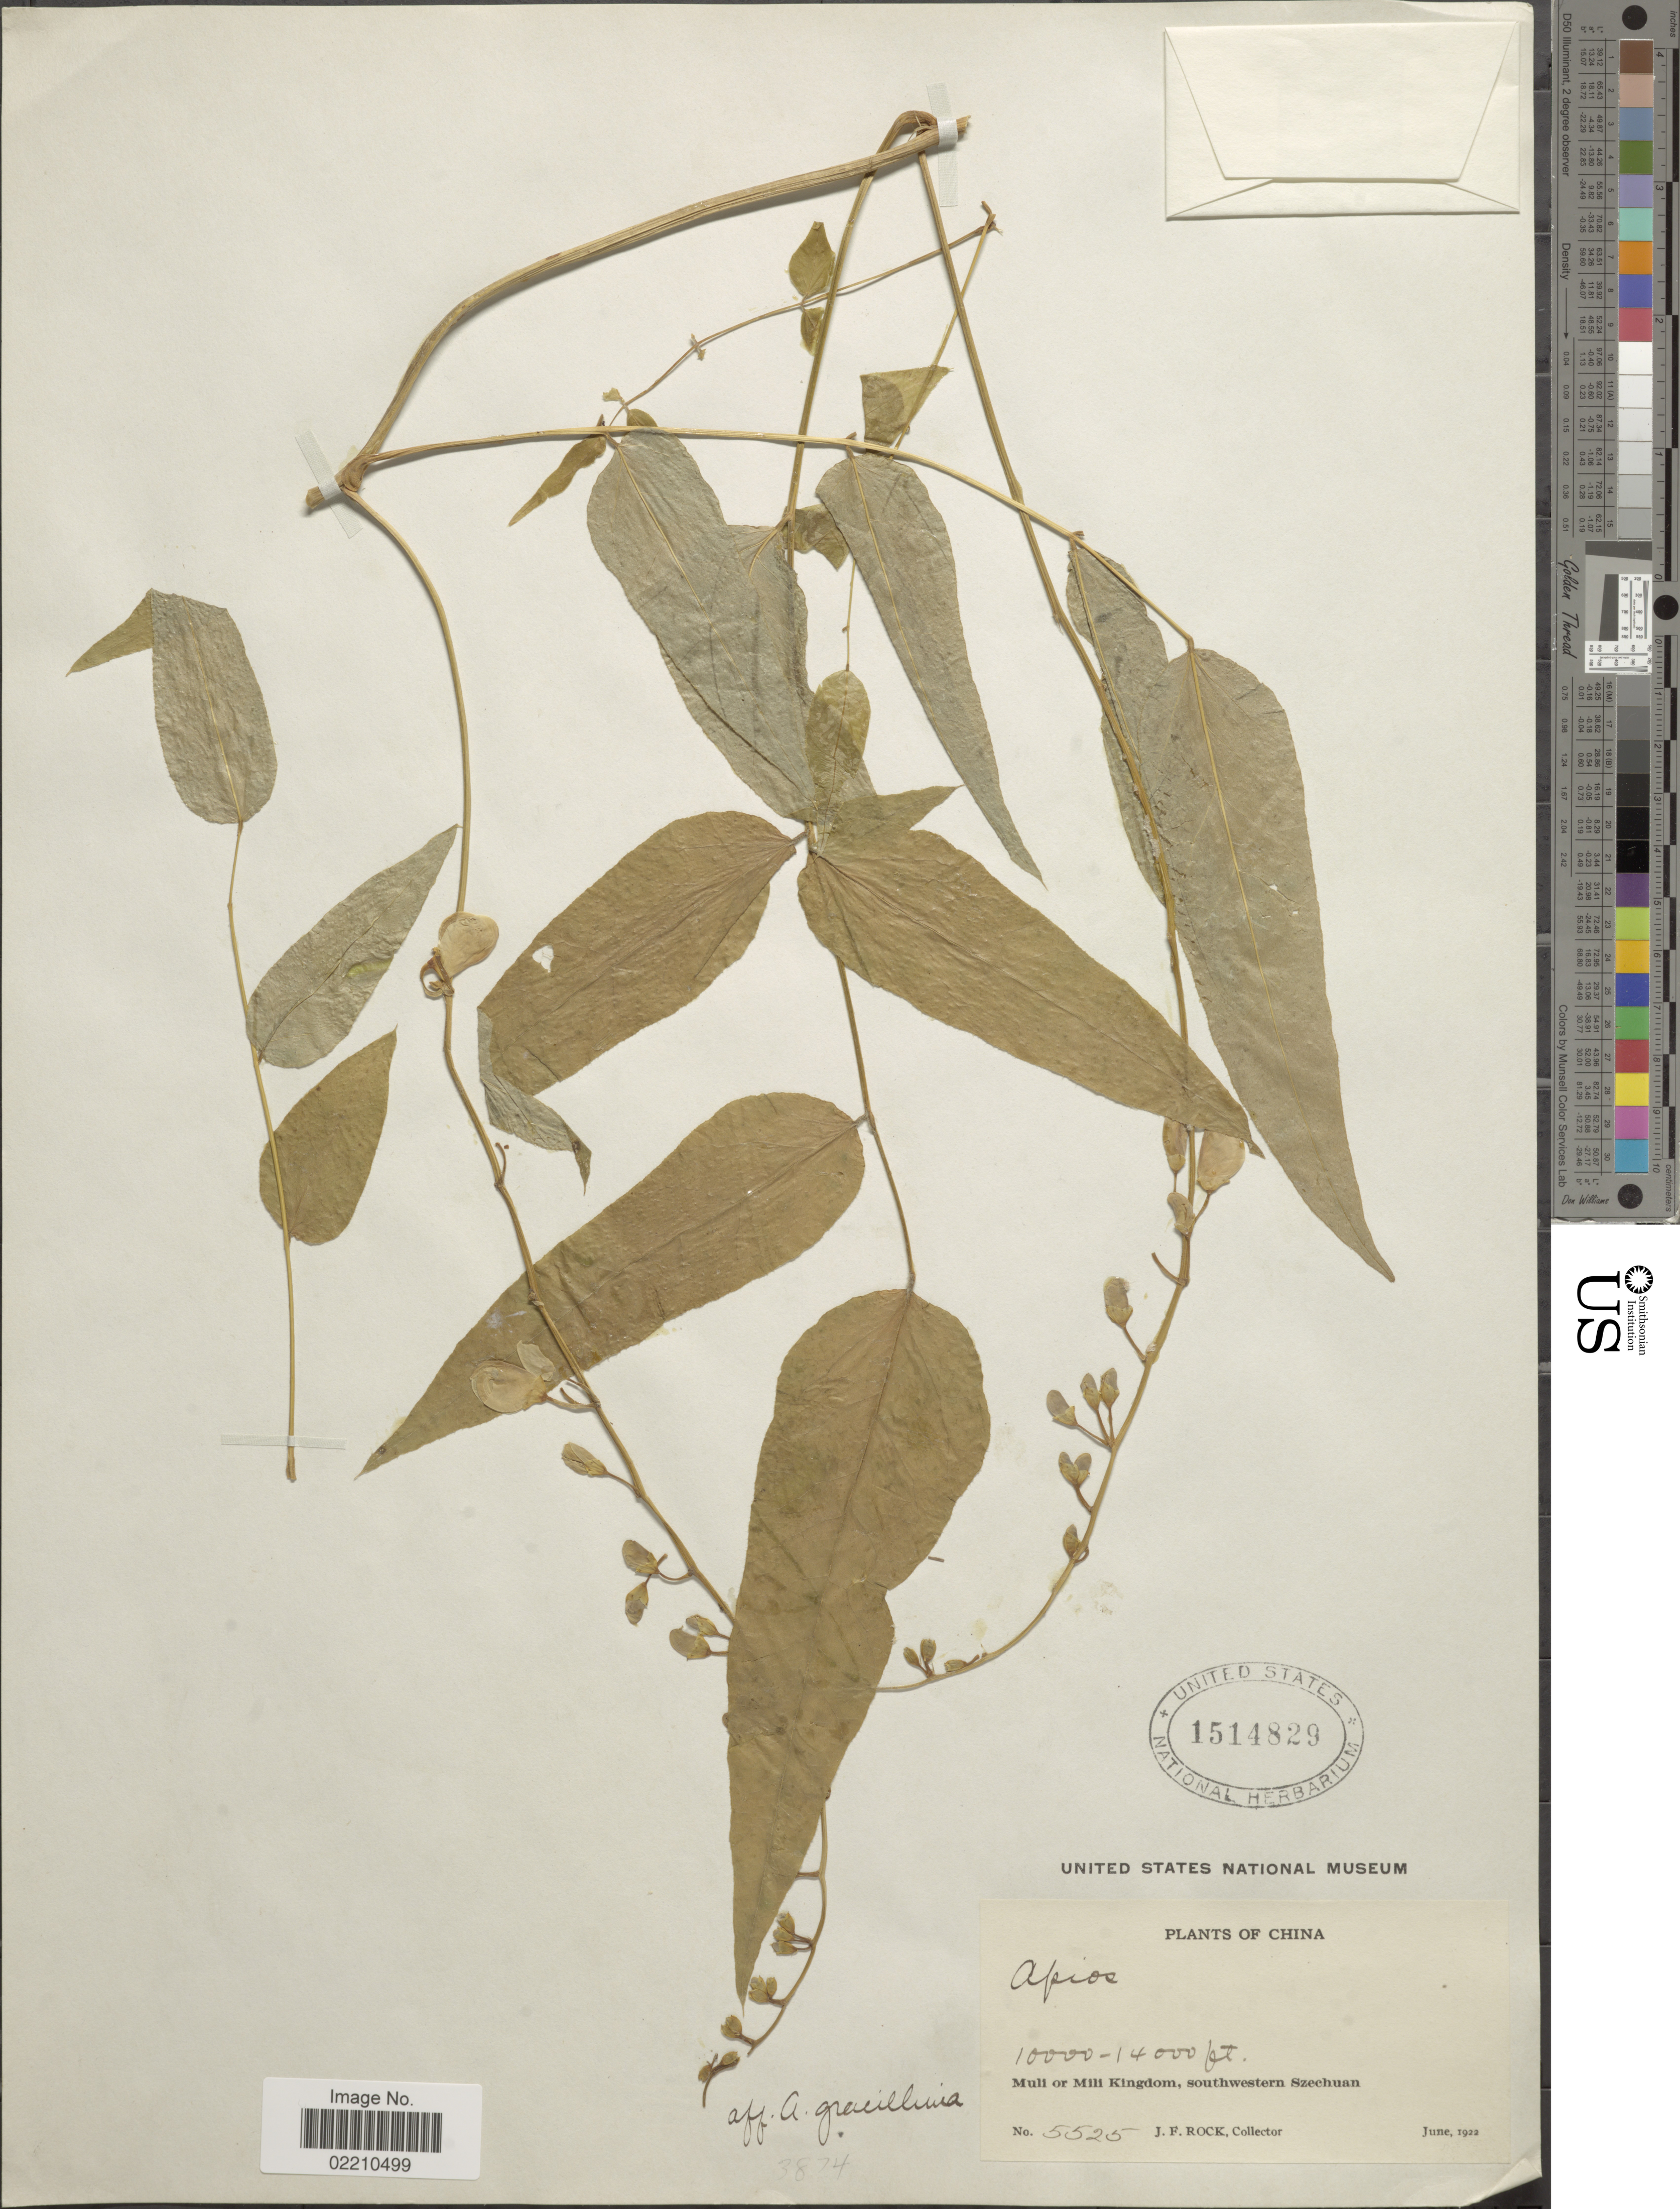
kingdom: Plantae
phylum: Tracheophyta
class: Magnoliopsida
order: Fabales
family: Fabaceae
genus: Apios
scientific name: Apios sp.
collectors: J. Rock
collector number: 5525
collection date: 1922-06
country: China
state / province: Sichuan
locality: Muli of Mili Kingdom, southwestern Szechuan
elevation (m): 3048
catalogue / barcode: US 1514829